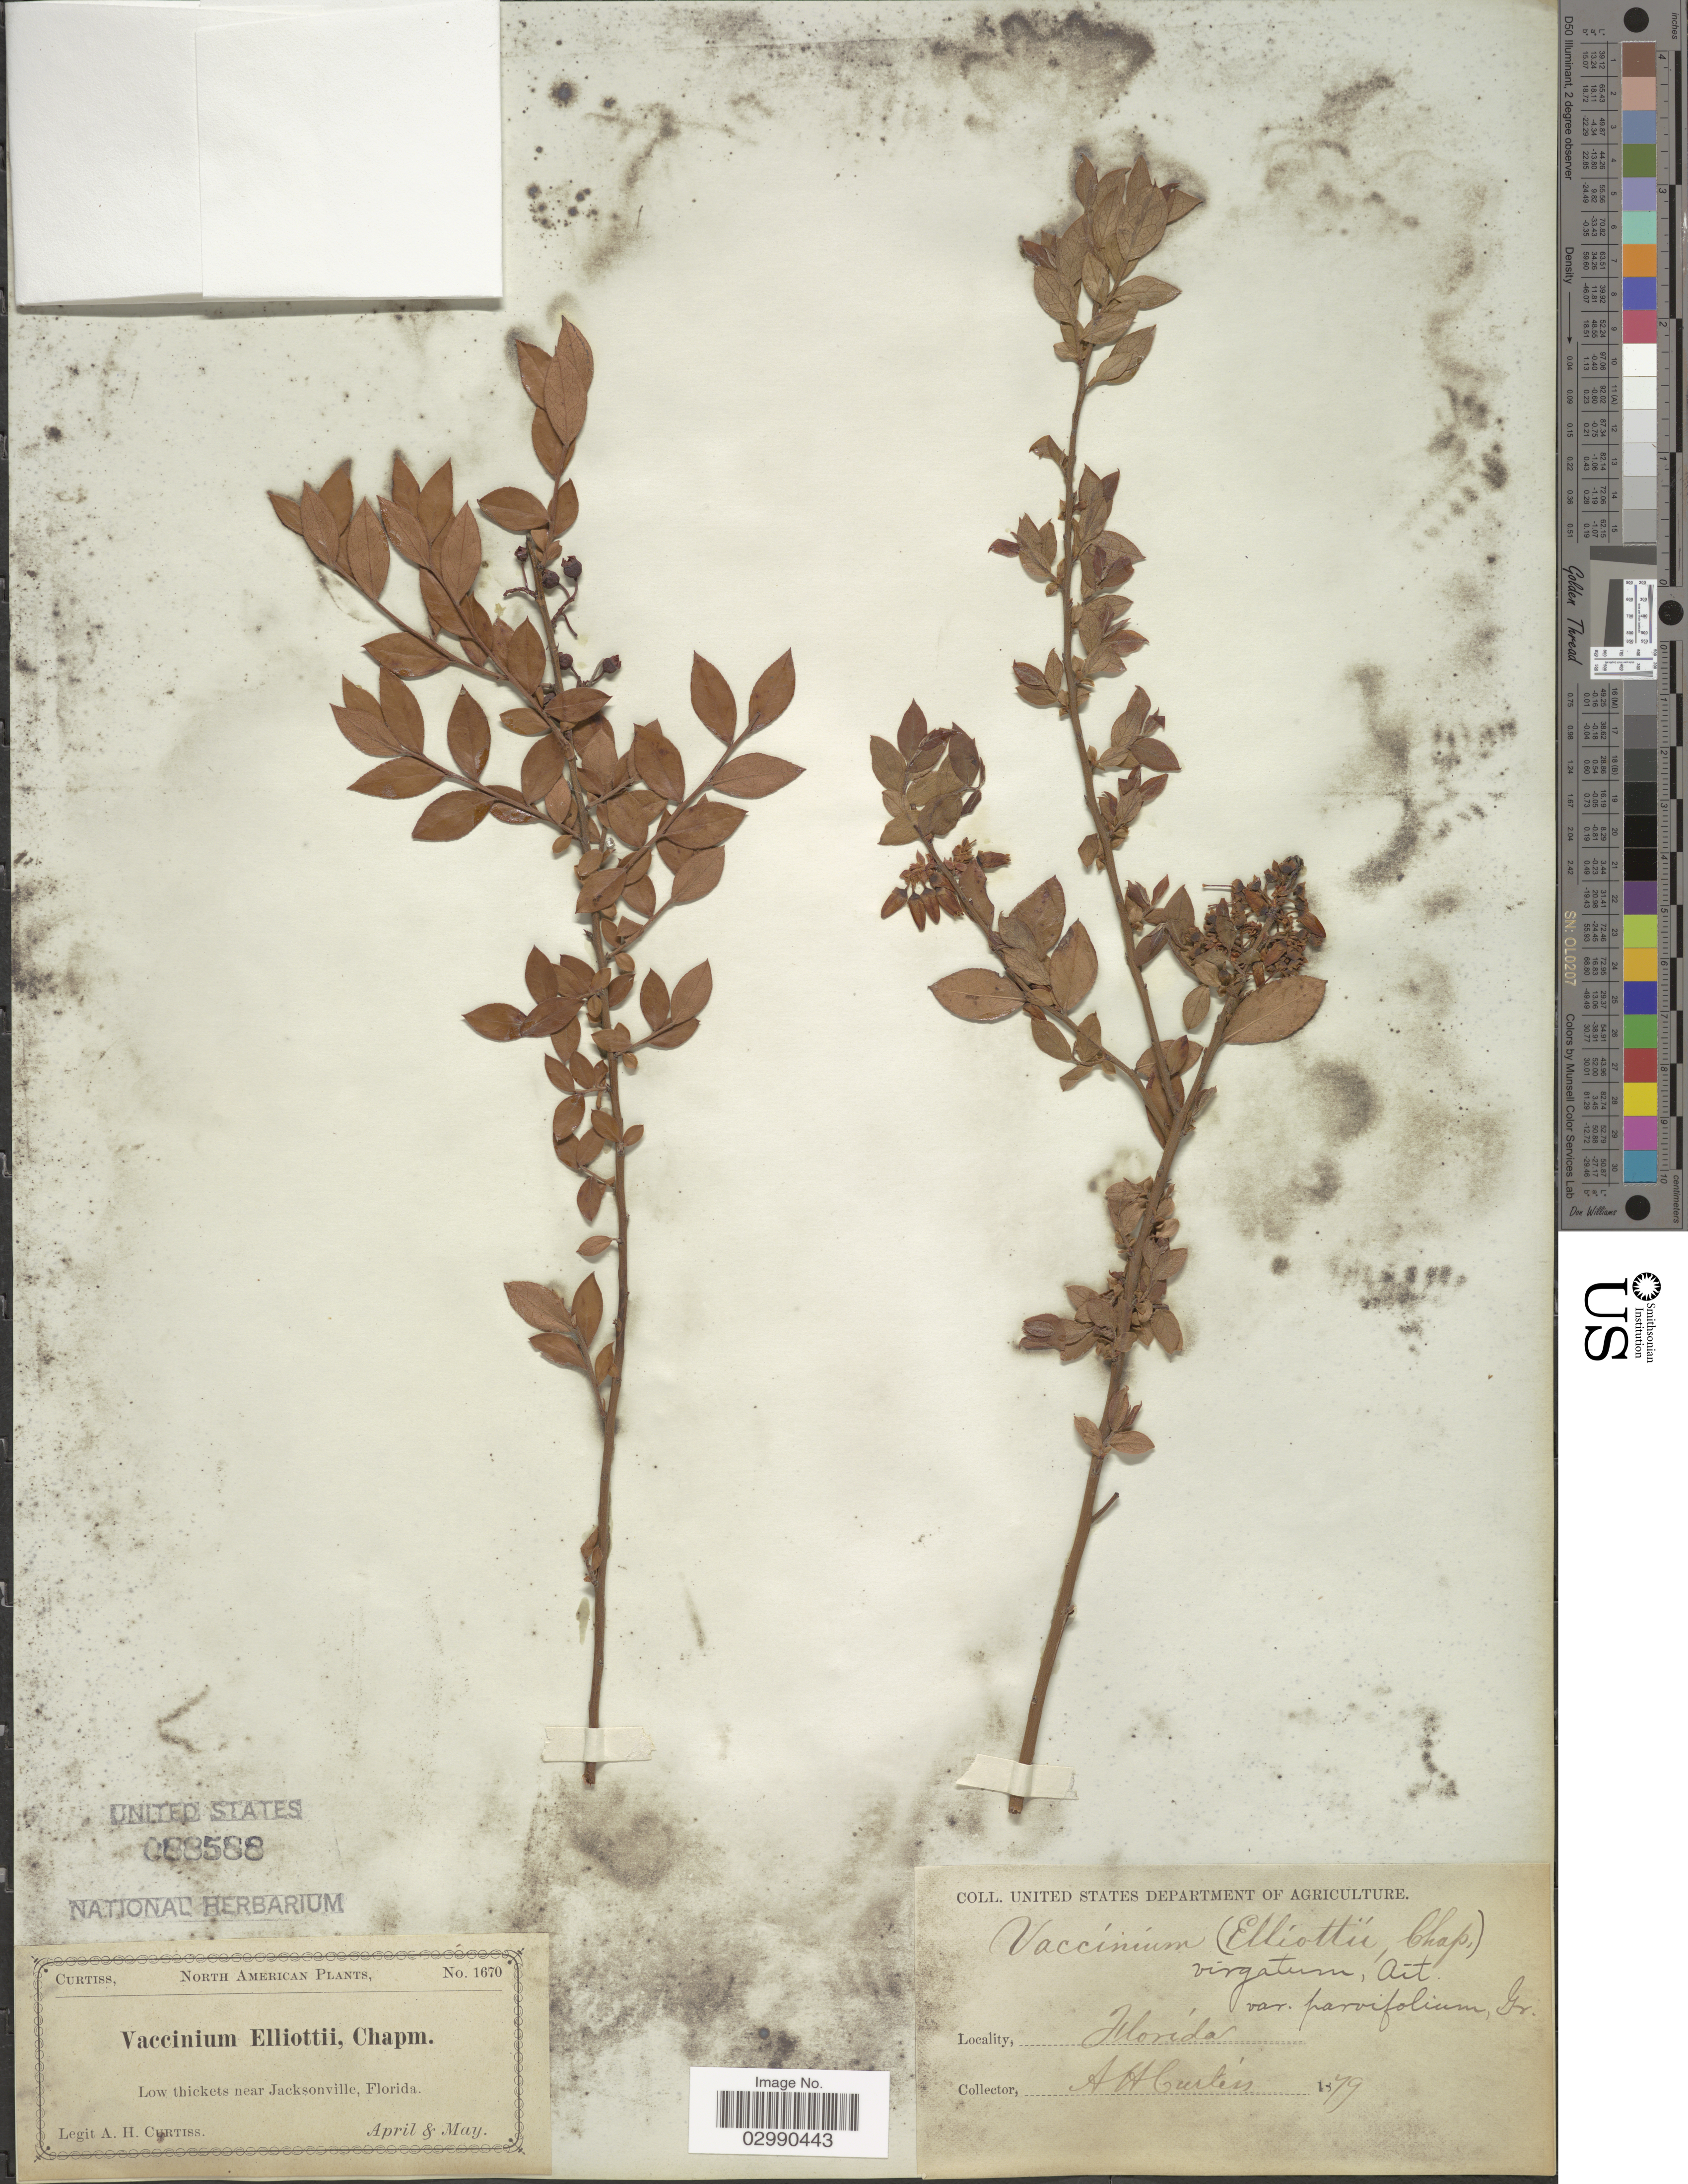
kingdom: Plantae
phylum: Tracheophyta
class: Magnoliopsida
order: Ericales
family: Ericaceae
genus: Vaccinium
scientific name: Vaccinium vacillans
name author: Kalm ex Torr.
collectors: A. H. Curtiss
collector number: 1670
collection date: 1879-04/1879-05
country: United States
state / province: Florida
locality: Low thickets near Jacksonville.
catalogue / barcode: US 88588